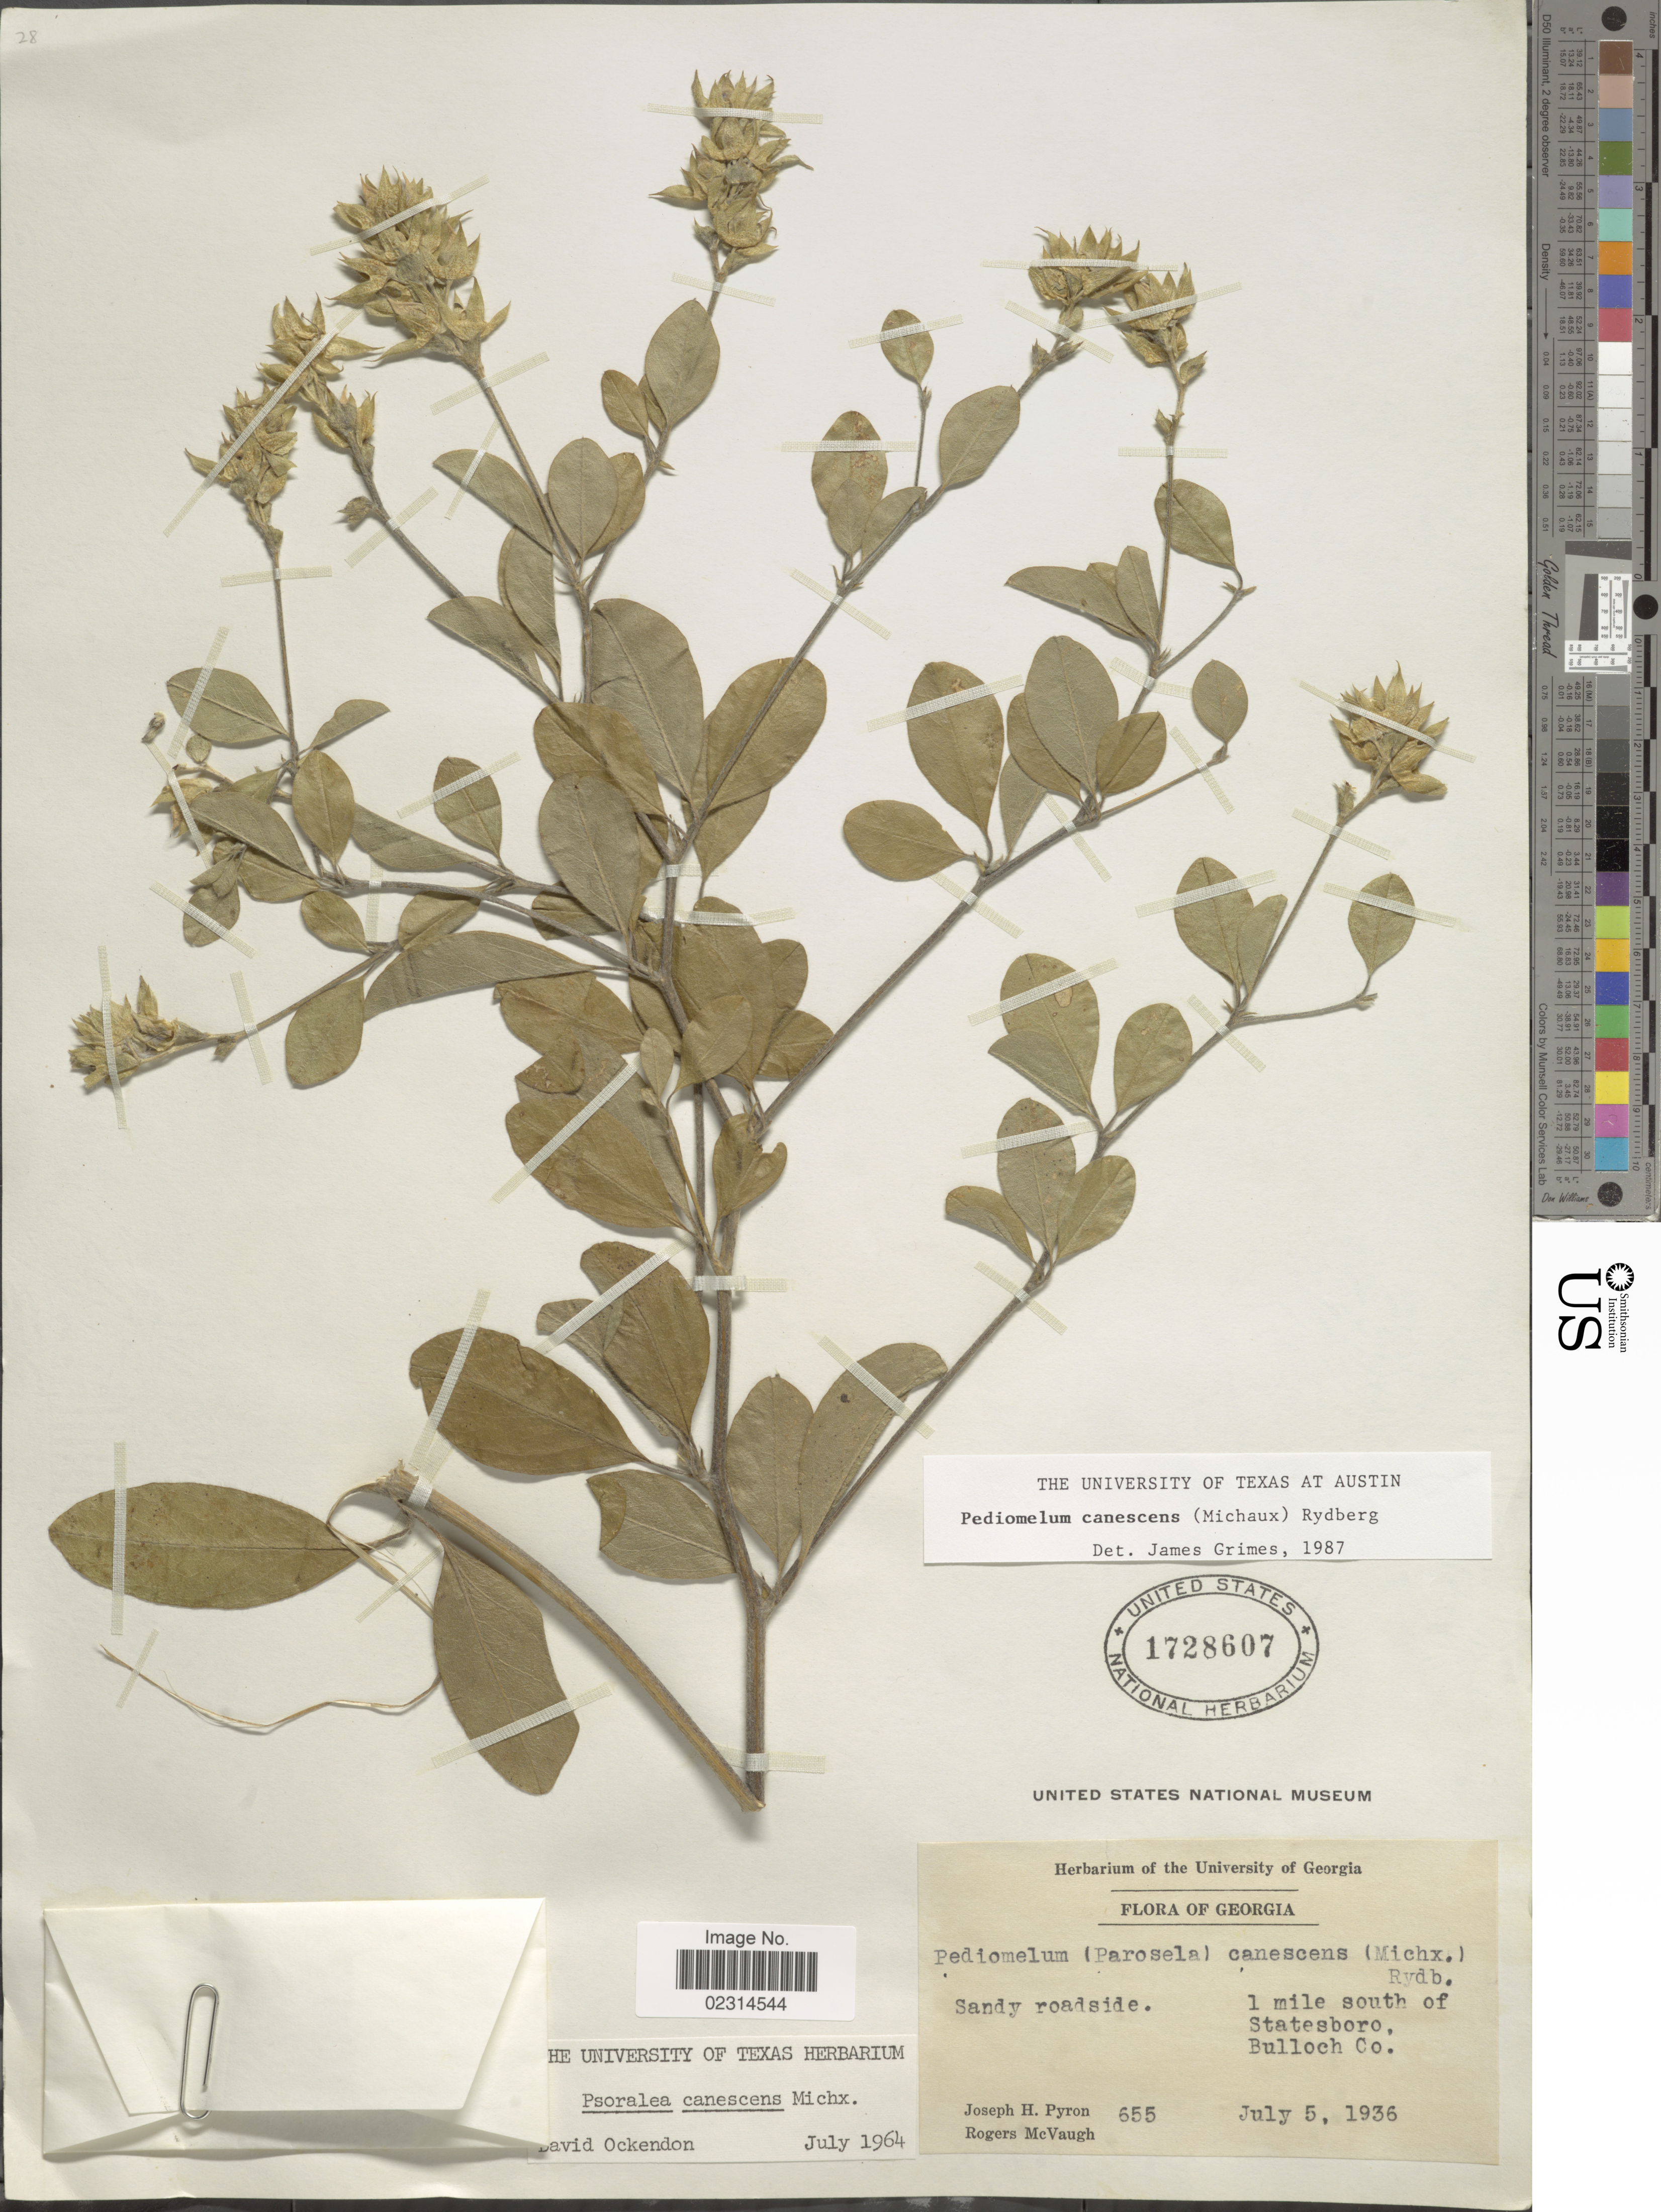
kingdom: Plantae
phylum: Tracheophyta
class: Magnoliopsida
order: Fabales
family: Fabaceae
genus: Pediomelum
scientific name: Pediomelum canescens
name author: (Michx.) Rydb.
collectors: J. H. Pyron & R. McVaugh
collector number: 655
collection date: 1936-07-05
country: United States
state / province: Georgia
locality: Sandy roadside. 1 mile south of Statesboro, Bulloch Co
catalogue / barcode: US 1728607